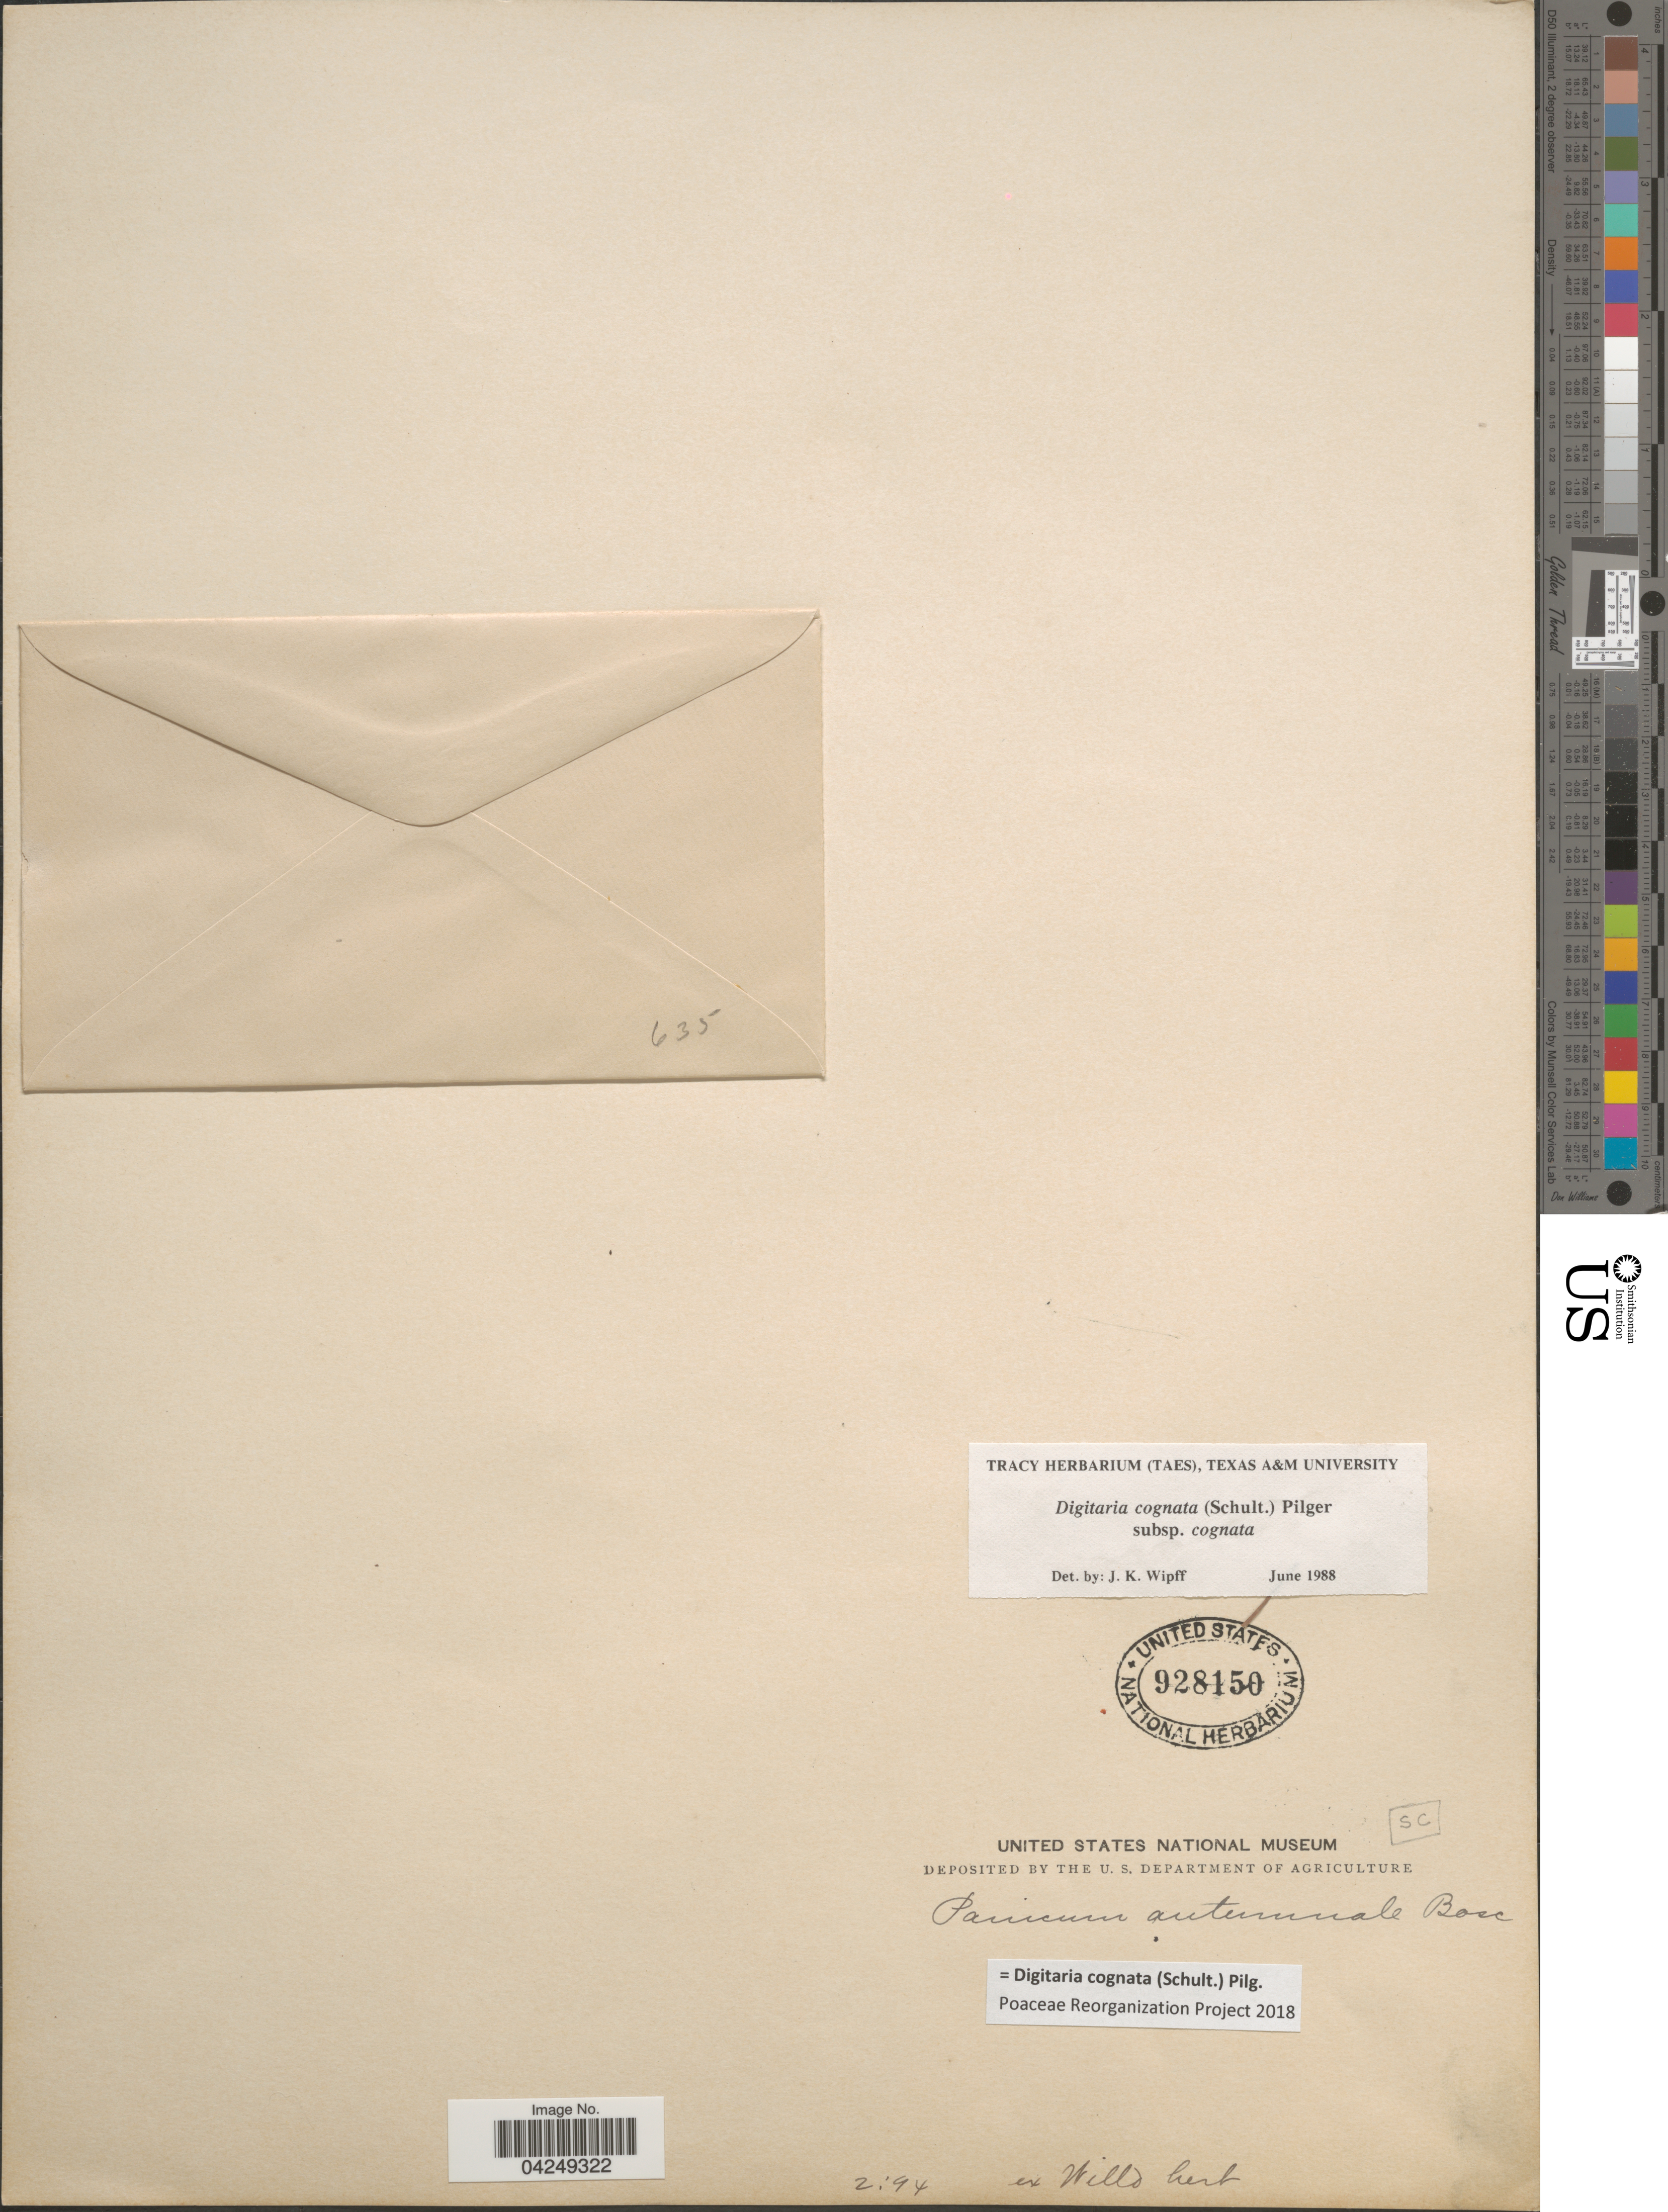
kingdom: Plantae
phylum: Tracheophyta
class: Liliopsida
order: Poales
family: Poaceae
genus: Digitaria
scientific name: Digitaria cognata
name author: (Scult.) Pilg.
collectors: ex herb. Willdenow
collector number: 635?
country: United States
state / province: South Carolina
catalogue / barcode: US 928150